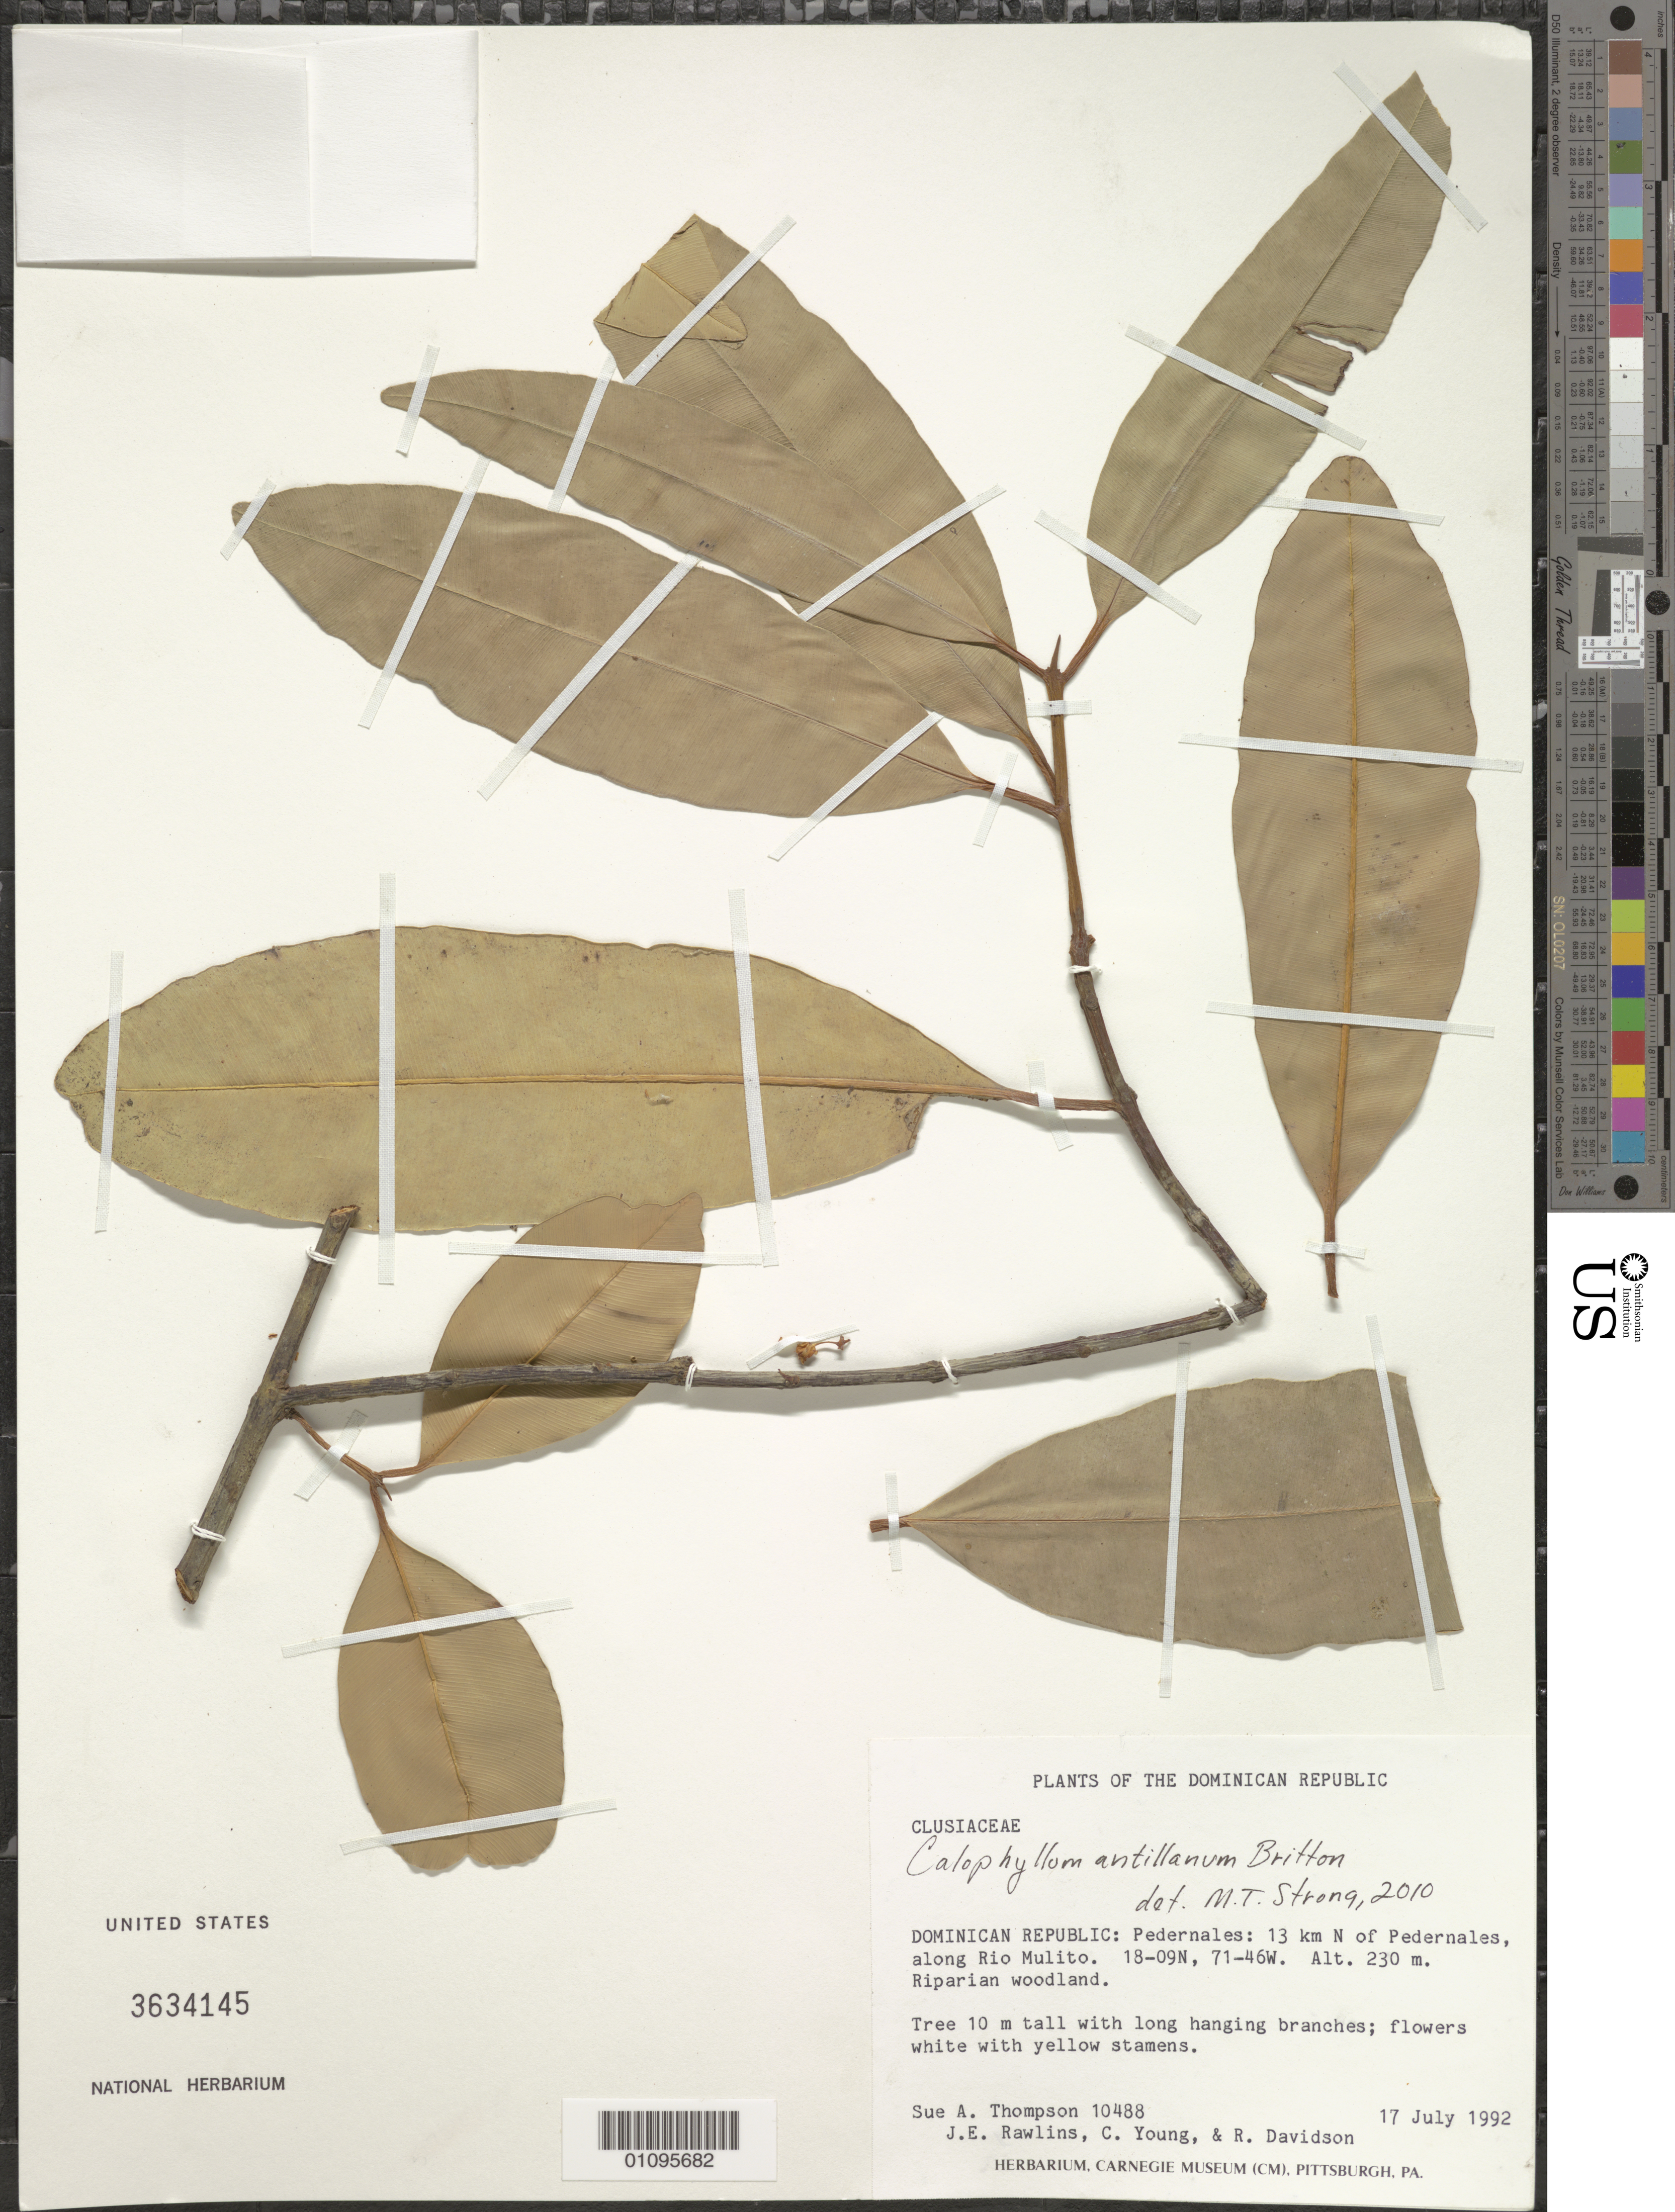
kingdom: Plantae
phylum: Tracheophyta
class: Magnoliopsida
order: Malpighiales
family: Calophyllaceae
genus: Calophyllum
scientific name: Calophyllum antillanum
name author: Britton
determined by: Strong, M. T., (US), Smithsonian Institution - National Museum of Natural History (UNITED STATES)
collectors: S. A. Thompson, J. Rawlins, C. Young & R. Davidson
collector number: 10488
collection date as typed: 17 Jul 1992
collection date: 1992-07-17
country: Dominican Republic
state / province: Pedernales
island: Hispaniola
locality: Pedernales, 13 km N; along Rio Mulito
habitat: Riparian woodland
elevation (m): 230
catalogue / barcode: US 3634145